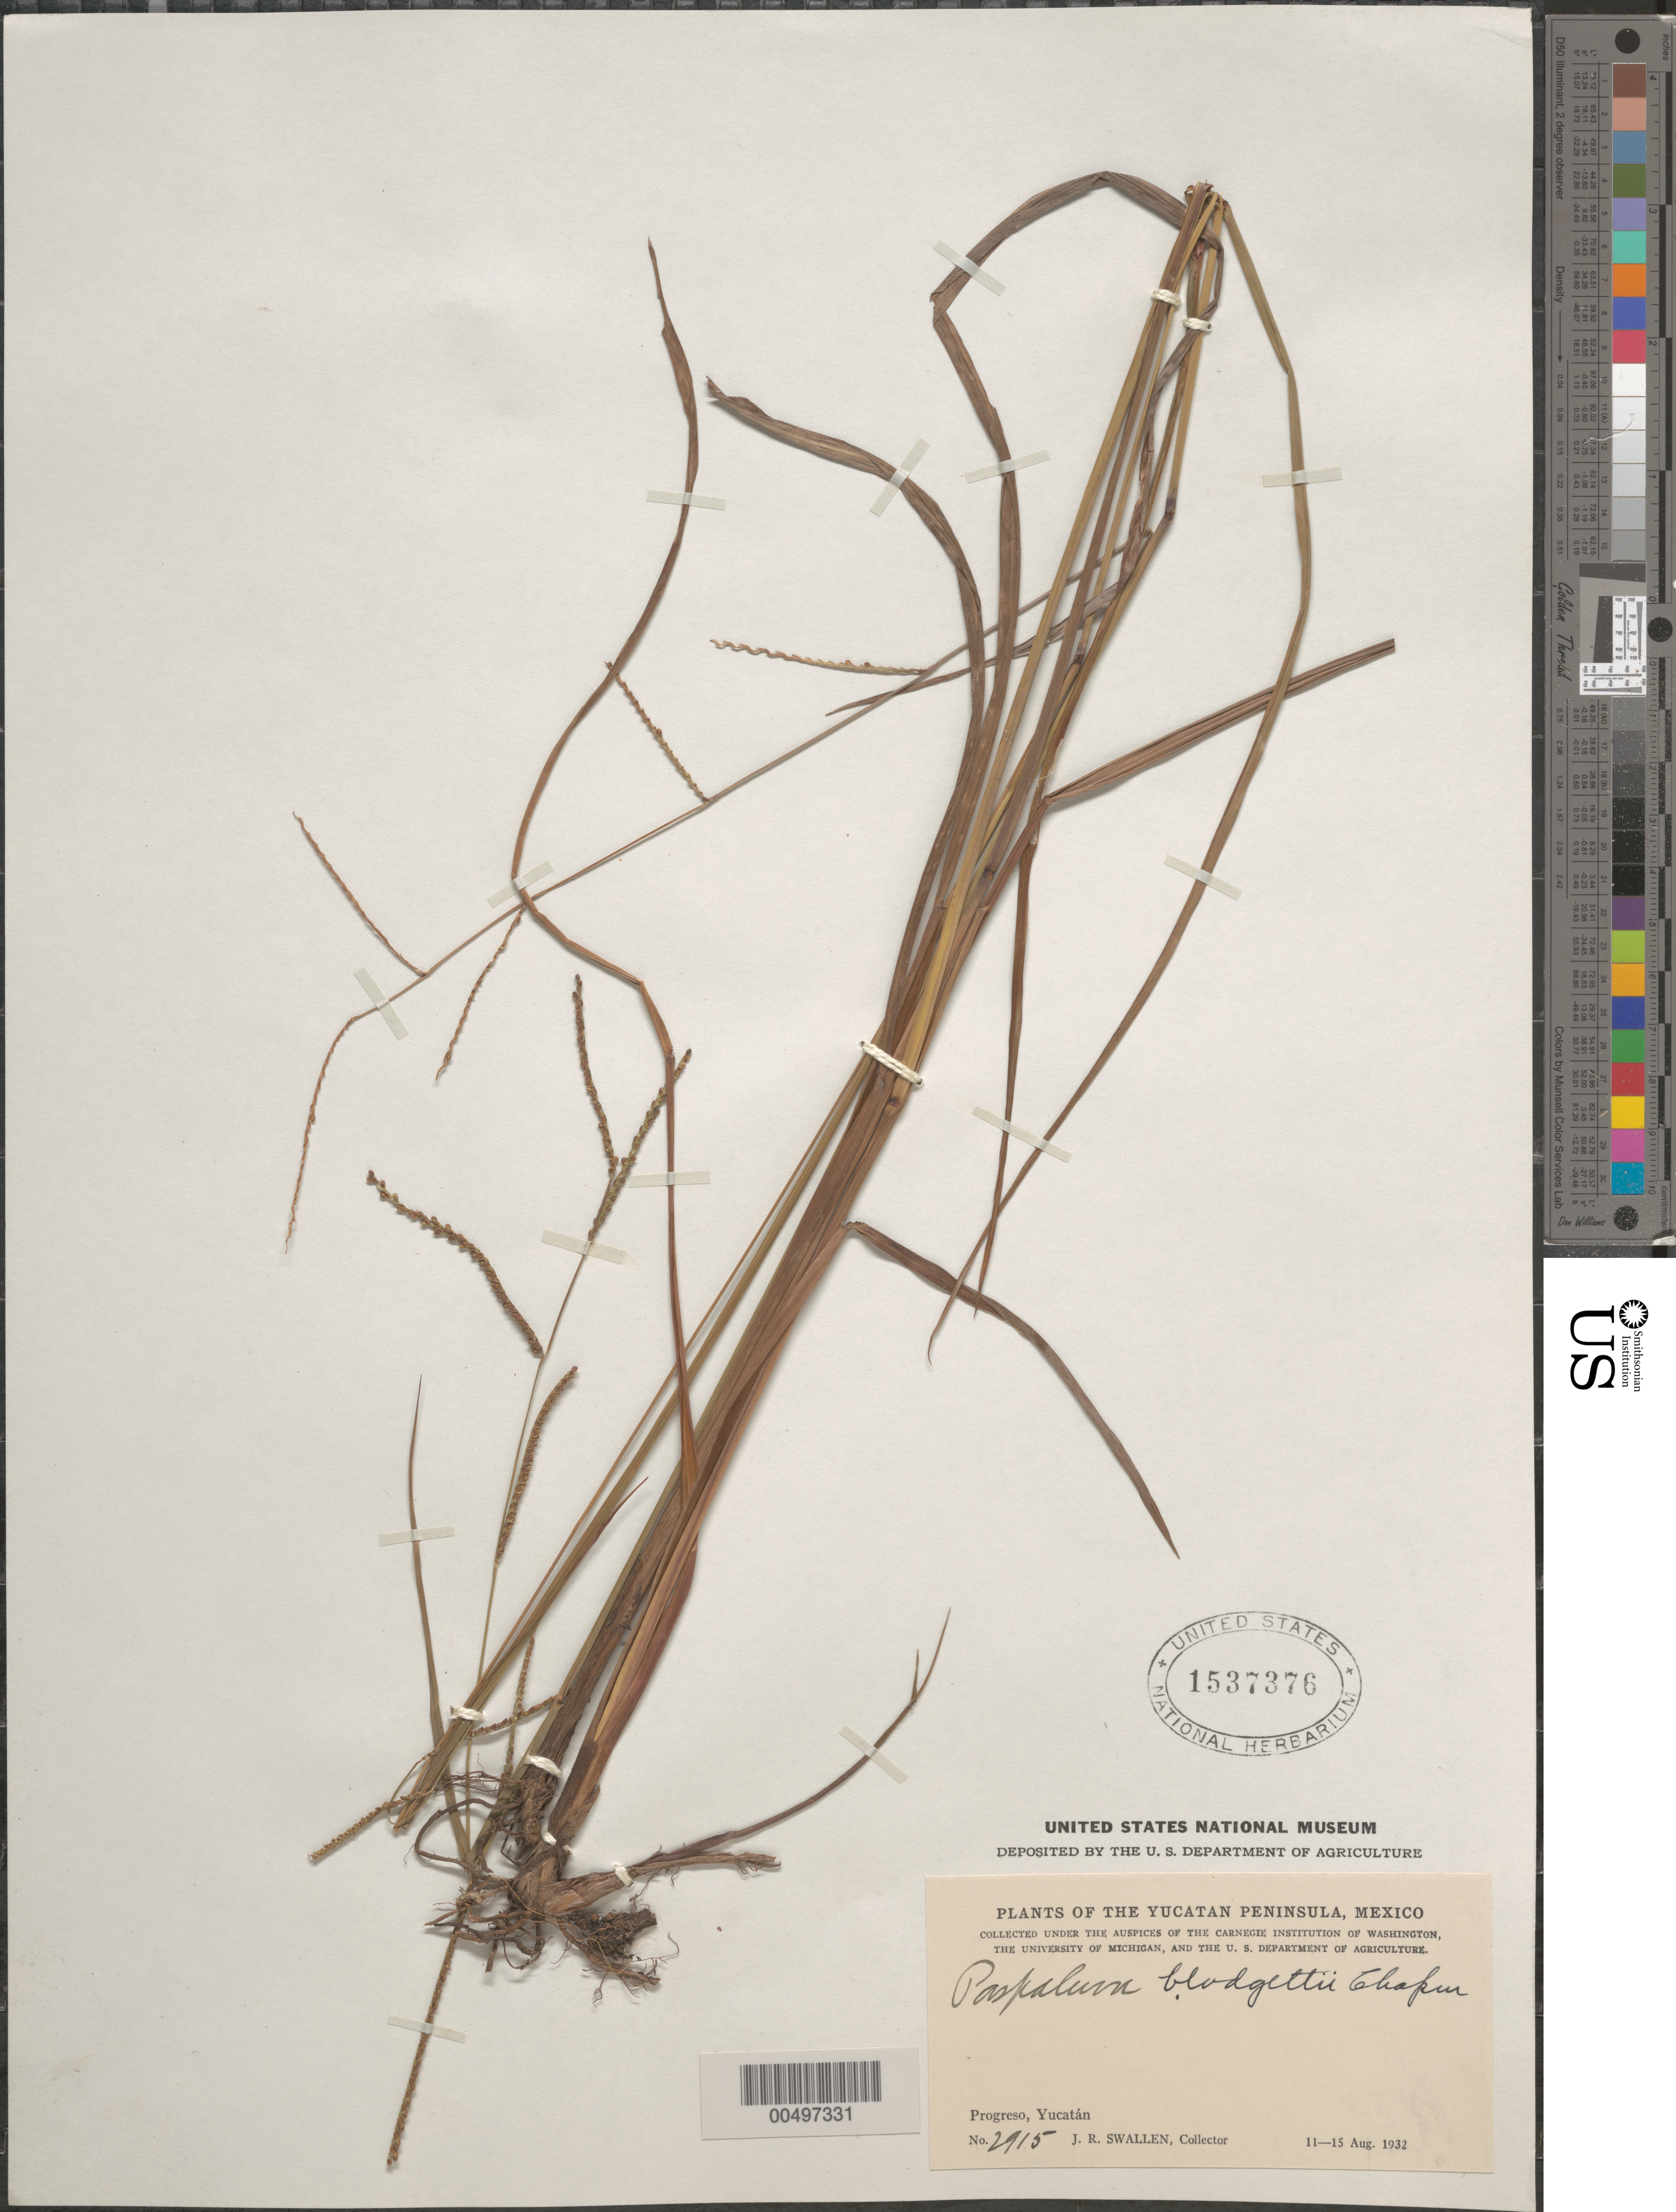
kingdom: Plantae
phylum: Tracheophyta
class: Liliopsida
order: Poales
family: Poaceae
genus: Paspalum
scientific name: Paspalum blodgettii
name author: Chapm.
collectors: J. R. Swallen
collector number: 2915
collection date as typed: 11 Aug 1932 to 15 Aug 1932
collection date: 1932-08-11/1932-08-15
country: Mexico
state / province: Yucatan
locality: Yucatan Peninsula, Progreso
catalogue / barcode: US 1537376